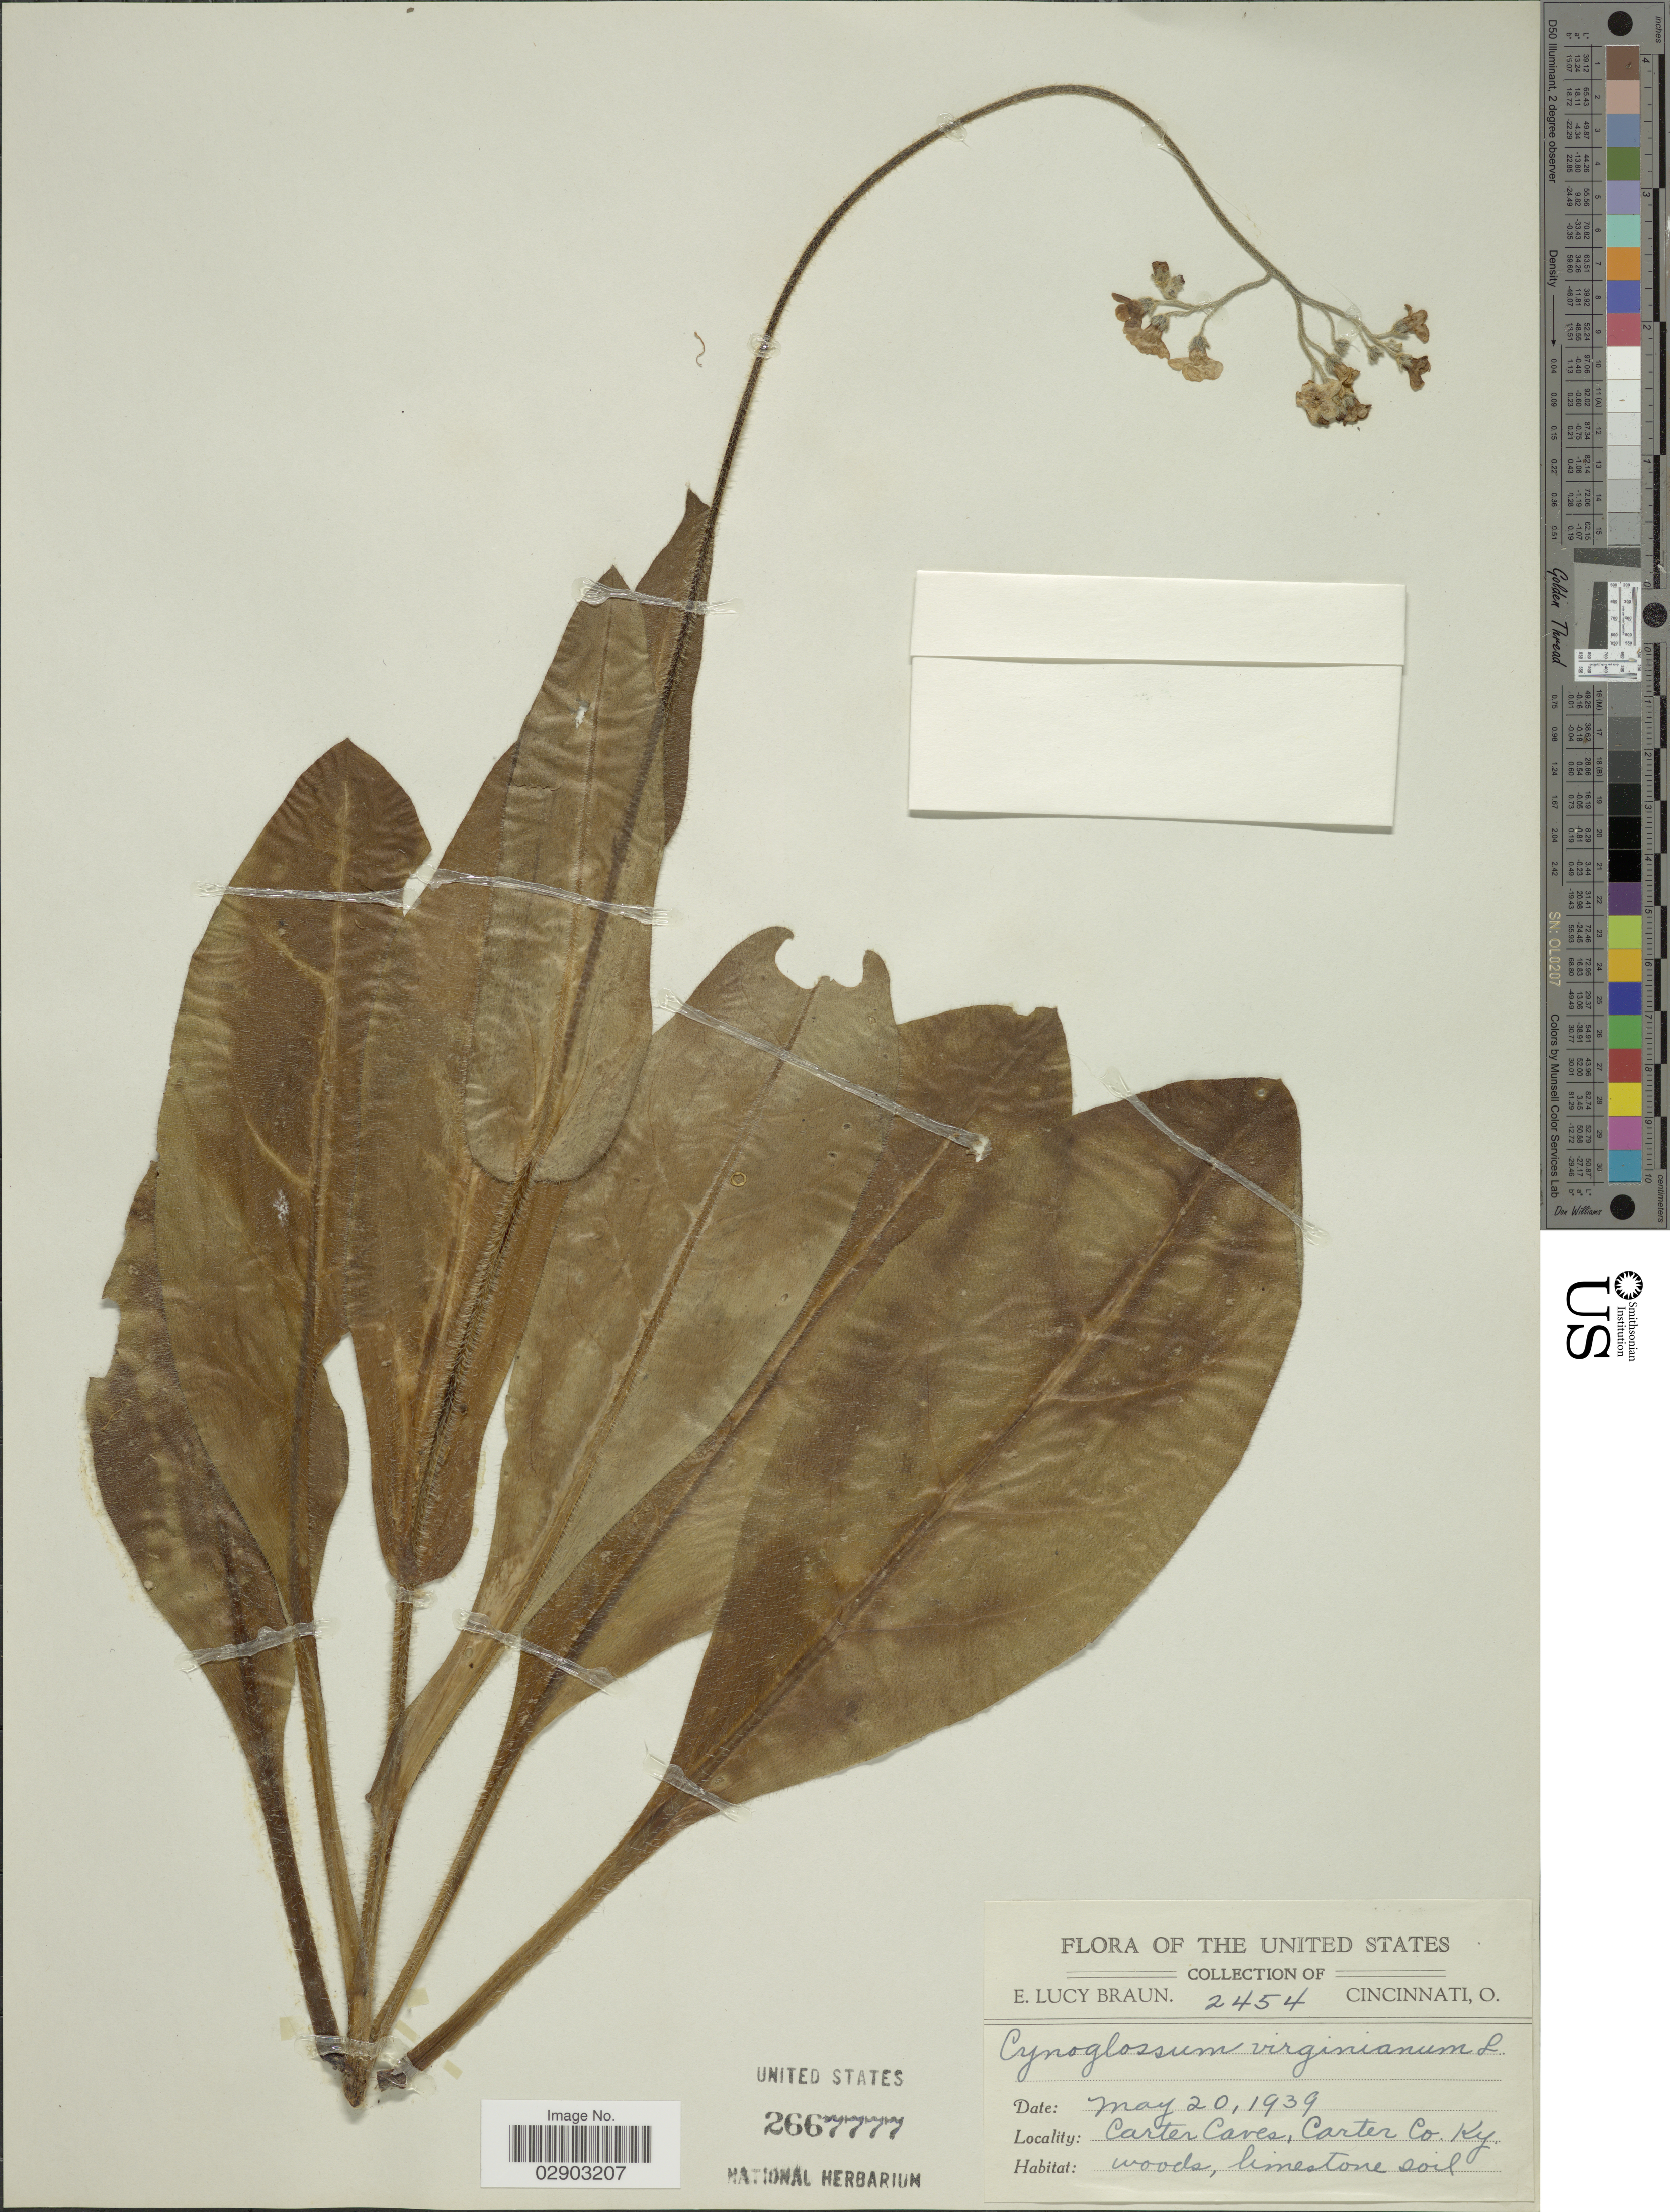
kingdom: Plantae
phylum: Tracheophyta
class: Magnoliopsida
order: Boraginales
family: Boraginaceae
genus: Cynoglossum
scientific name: Cynoglossum virginianum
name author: L.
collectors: E. L. Braun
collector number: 2454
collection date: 1939-05-20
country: United States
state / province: Kentucky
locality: Carter Caves, Carter Co. Ky.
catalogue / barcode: US 2667777